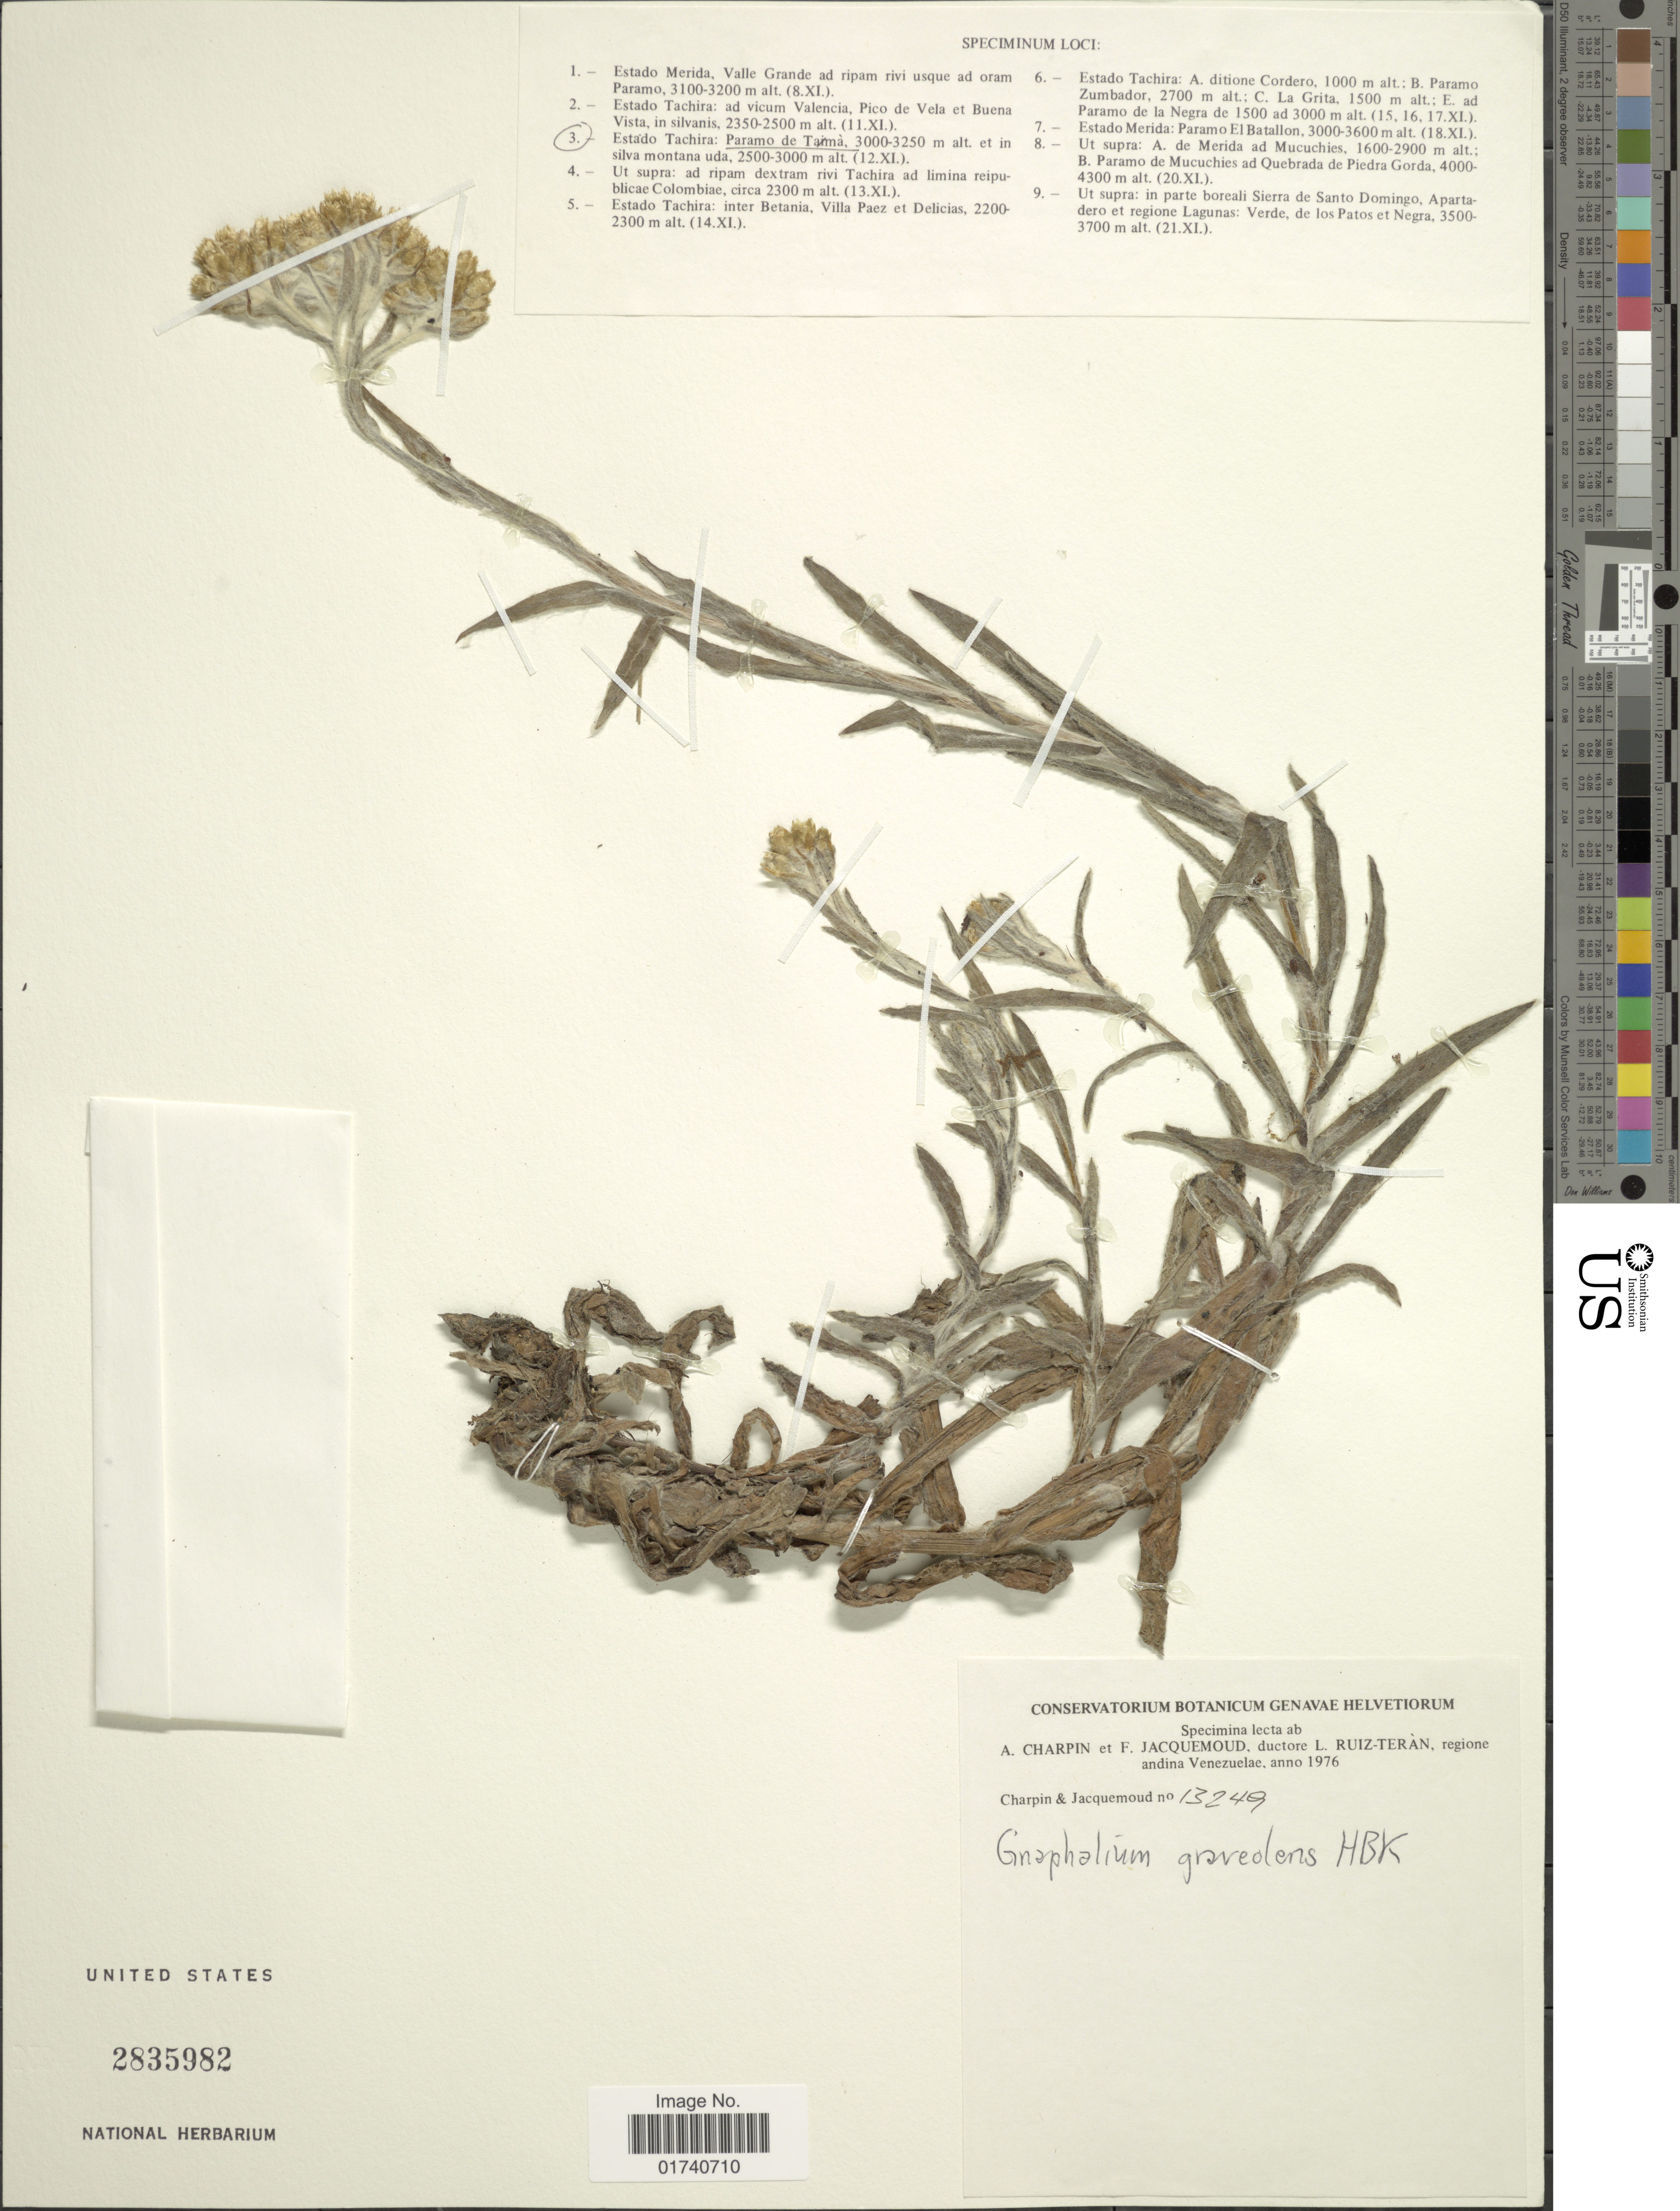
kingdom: Plantae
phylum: Tracheophyta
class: Magnoliopsida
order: Asterales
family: Asteraceae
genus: Pseudognaphalium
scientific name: Pseudognaphalium graveolens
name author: Anderb.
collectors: A. Charpin & F. Jacquemoud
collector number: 13249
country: Venezuela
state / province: Tachira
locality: Estado Tachira: Paramo de Taima.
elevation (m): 2500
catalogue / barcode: US 2835982